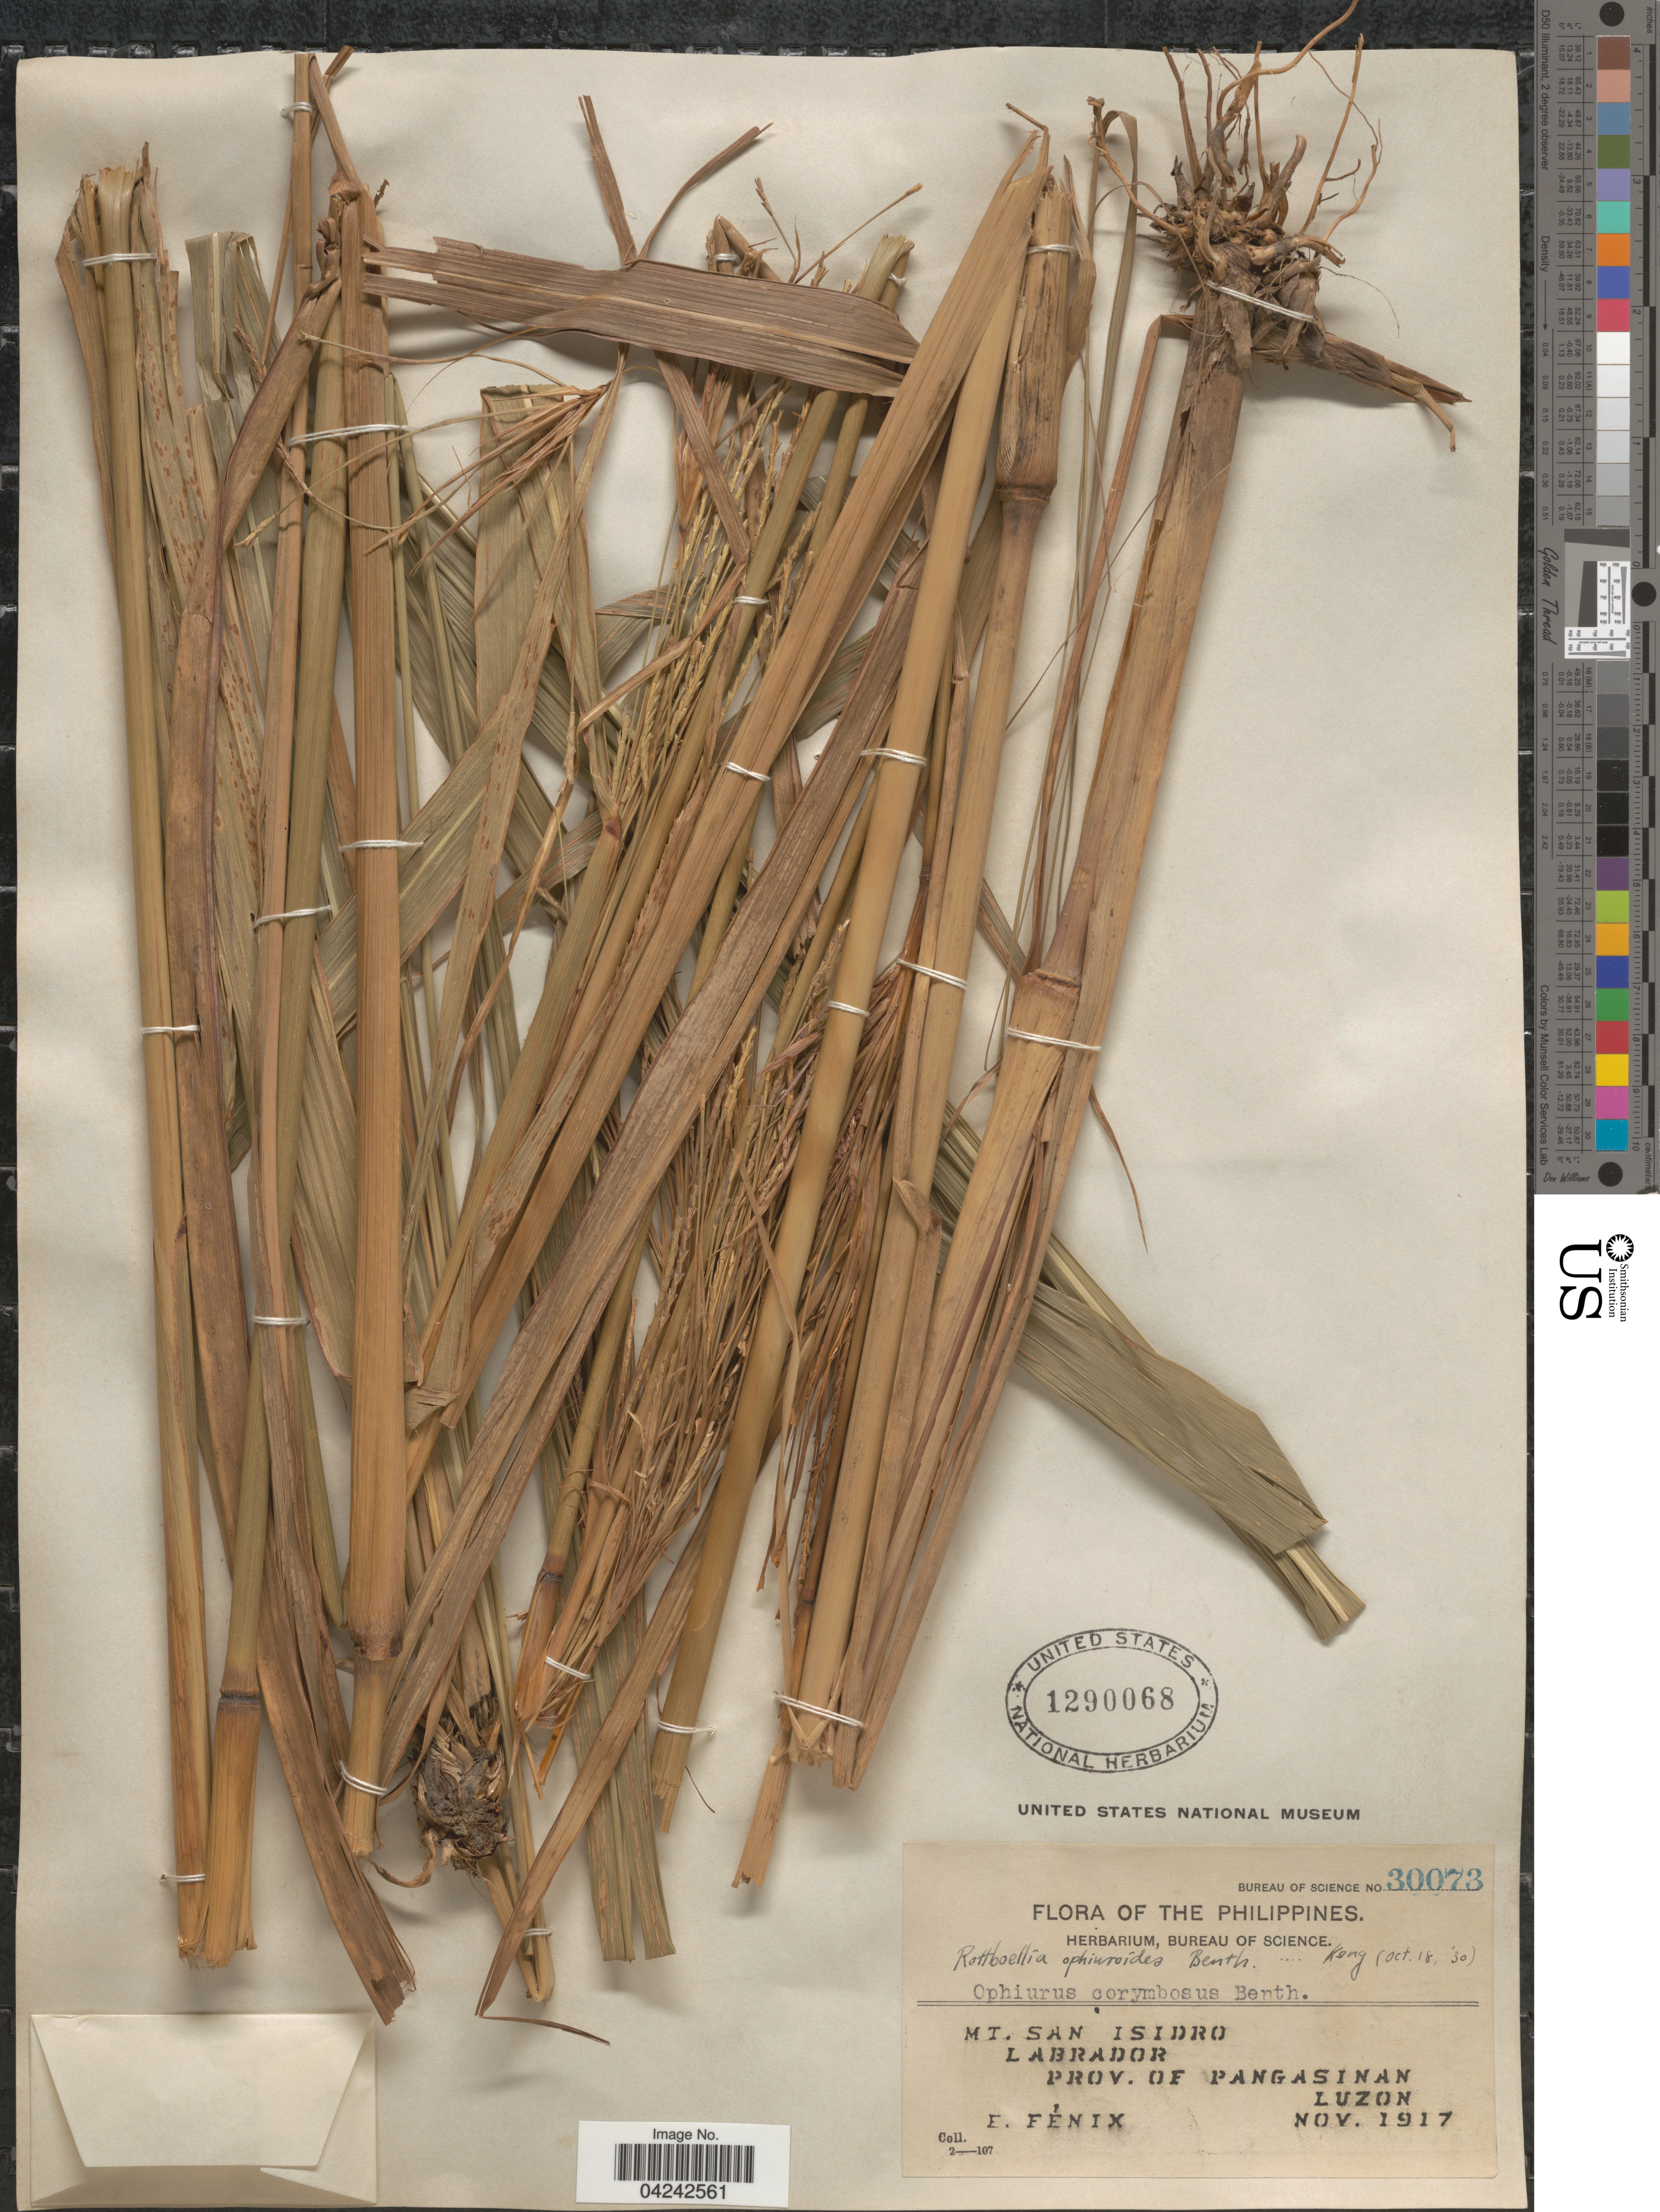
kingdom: Plantae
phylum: Tracheophyta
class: Liliopsida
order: Poales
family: Poaceae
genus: Rottboellia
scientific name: Rottboellia rottboellioides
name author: (R. Br.) Druce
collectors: E. Fénix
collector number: Bureau of Science 30073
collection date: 1917-11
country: Philippines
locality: Mt. San Isidro. Labrador. Prov. of Pangasinan. Luzon.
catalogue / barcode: US 1290068